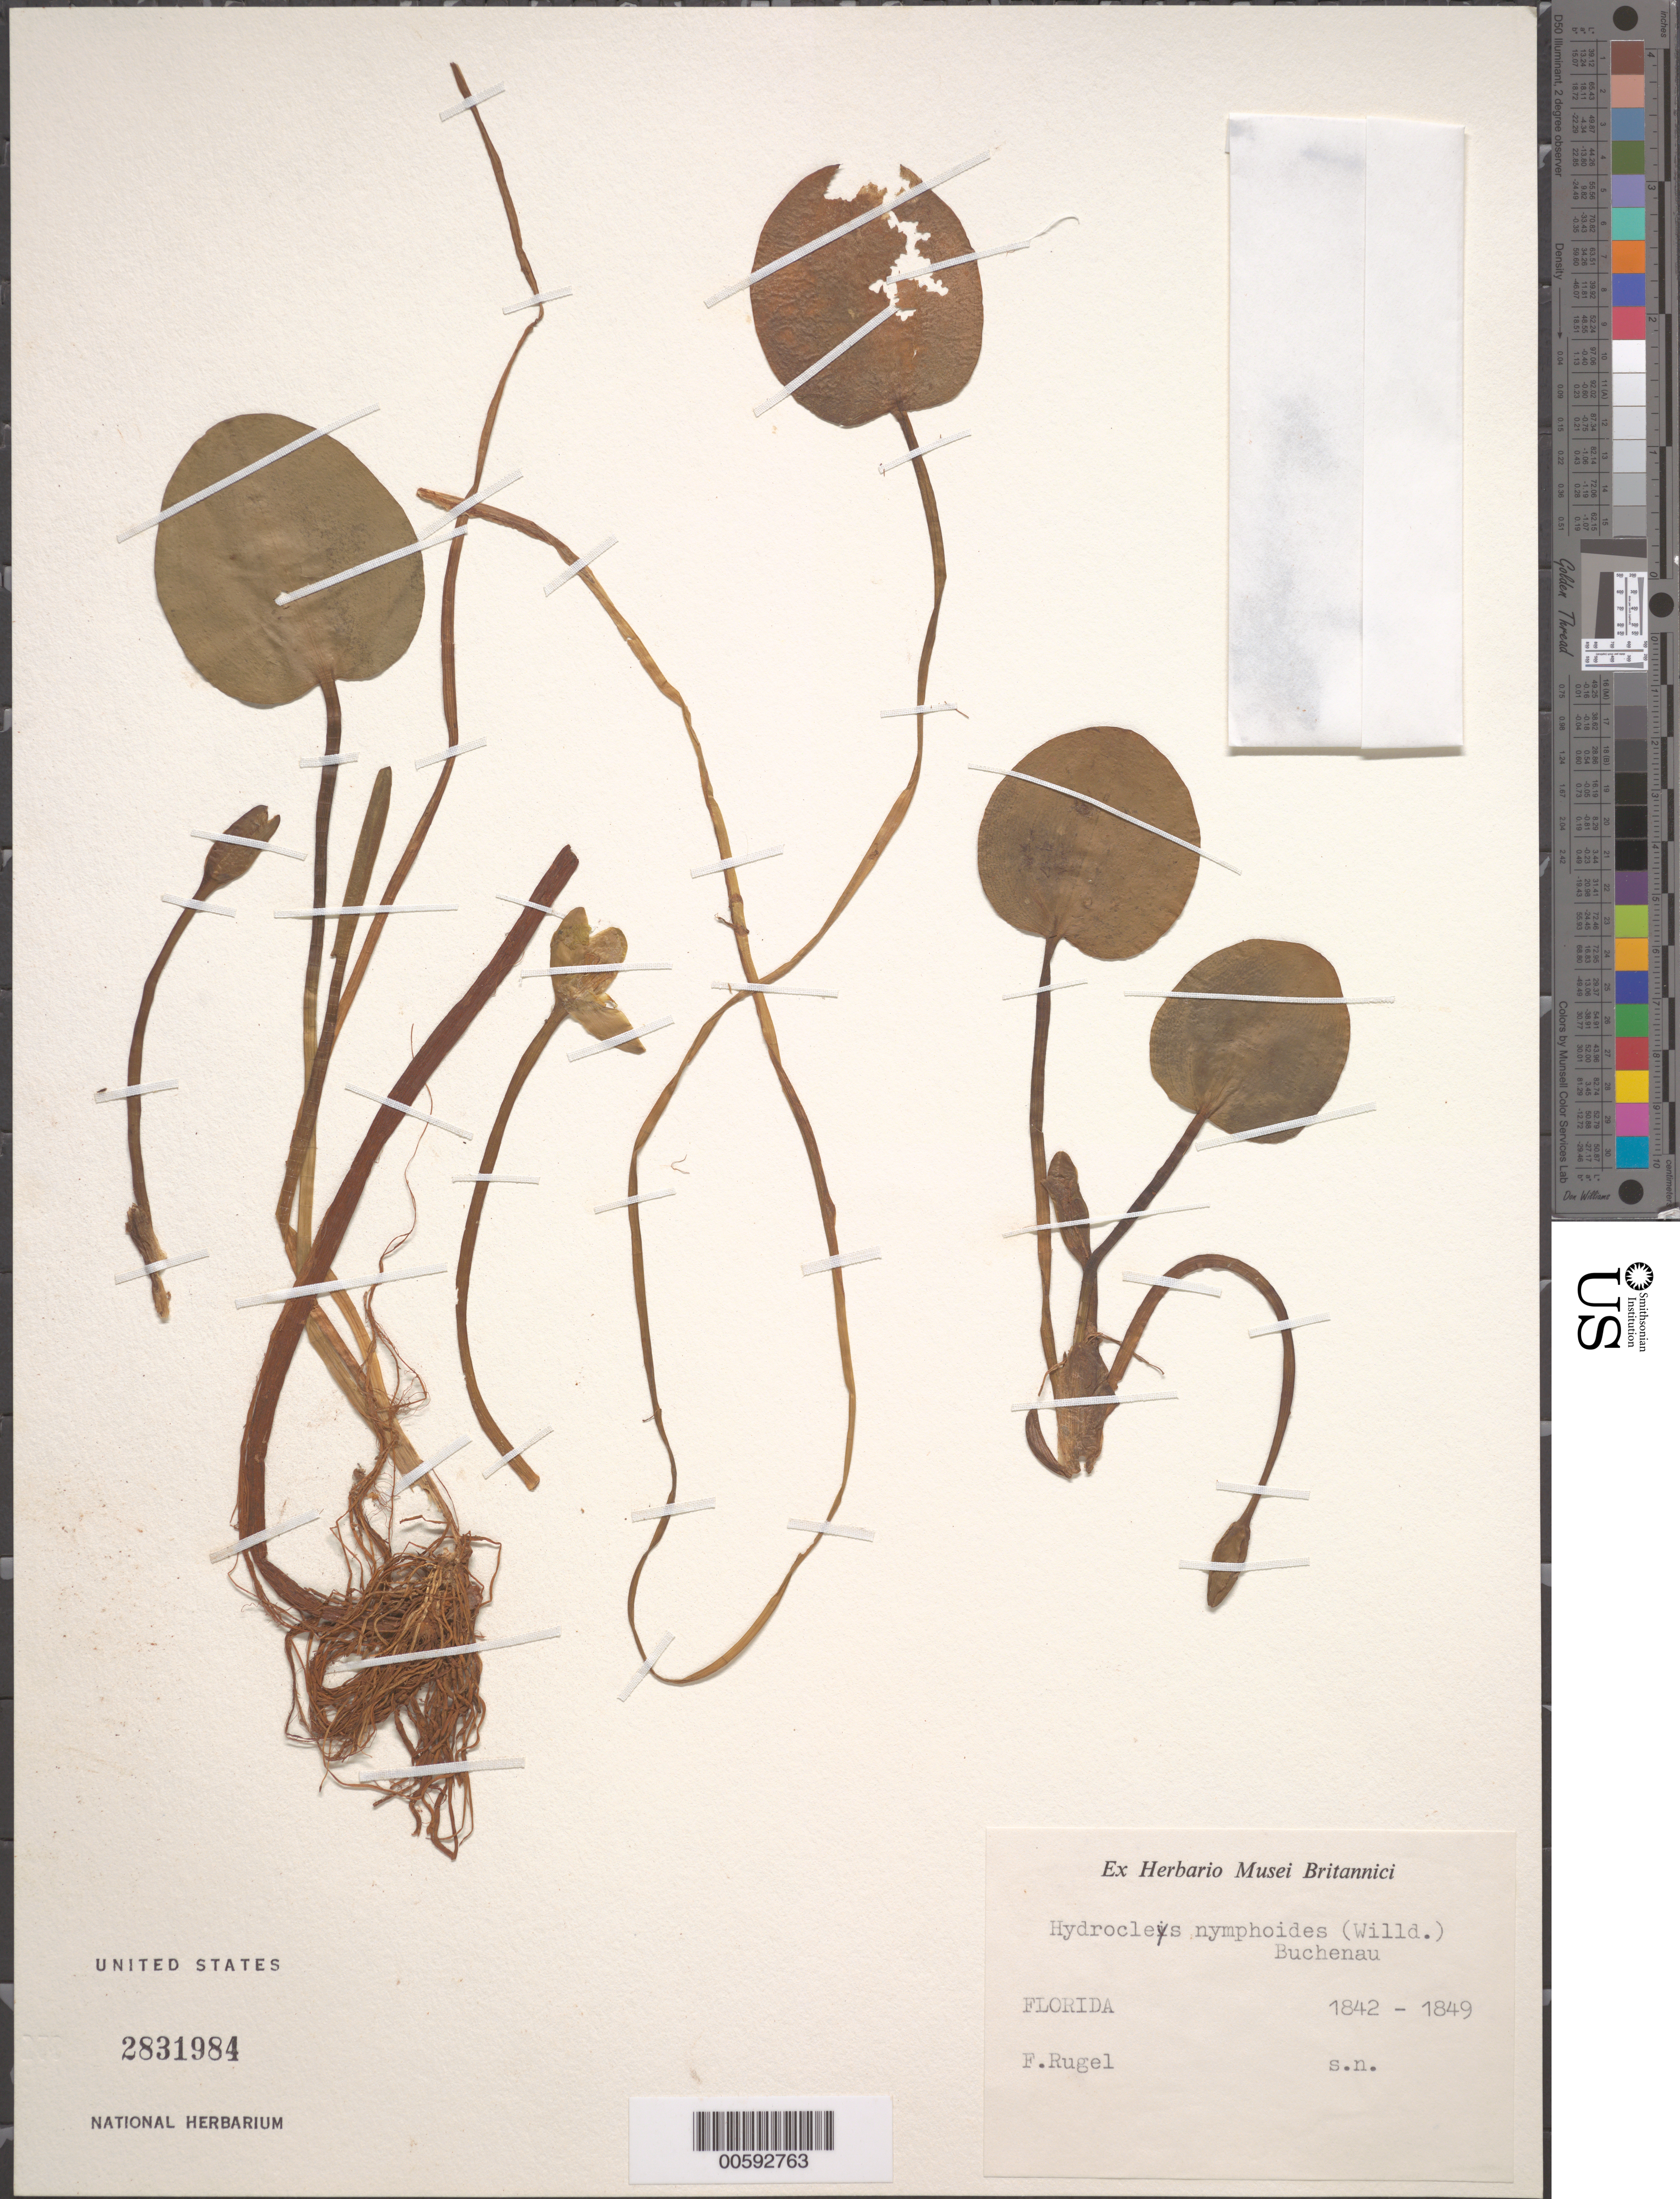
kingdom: Plantae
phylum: Tracheophyta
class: Liliopsida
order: Alismatales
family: Alismataceae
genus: Hydrocleys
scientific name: Hydrocleys nymphoides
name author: (Humb. & Bonpl. ex Willd.) Buchenau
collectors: F. Rugel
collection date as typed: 1842 to -- --- 1849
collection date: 1842/1849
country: United States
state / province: Florida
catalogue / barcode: US 2831984